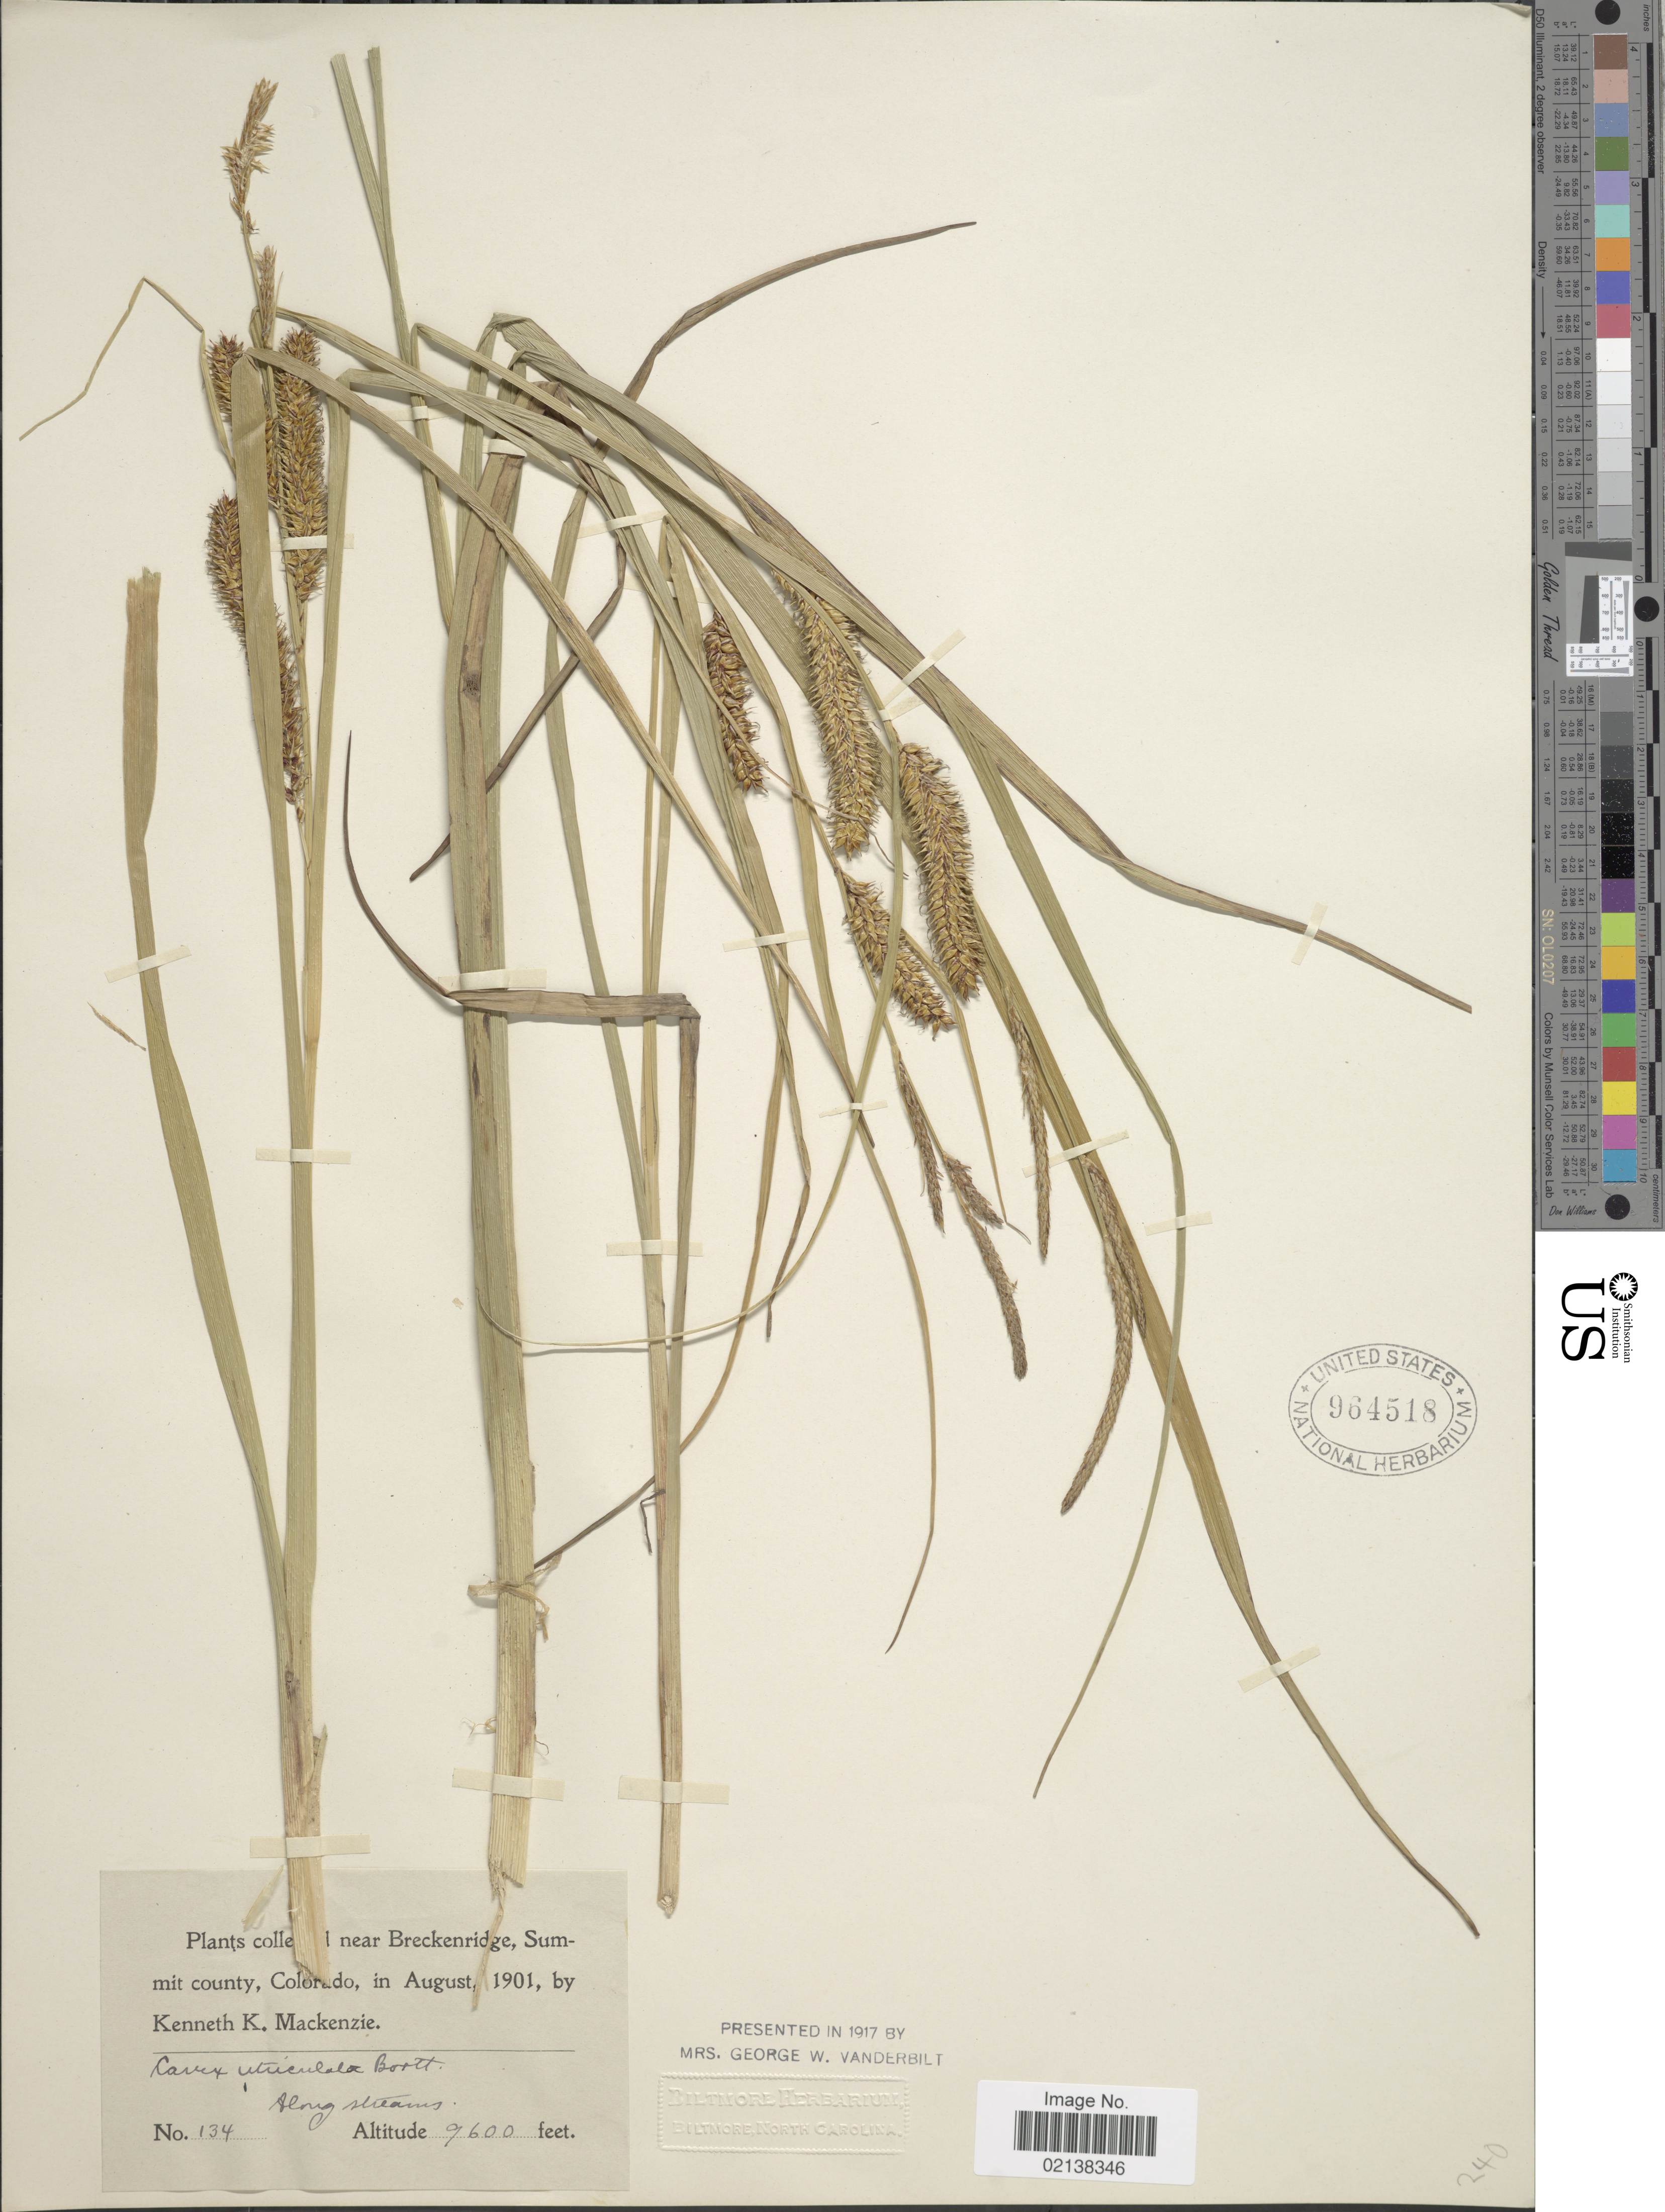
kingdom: Plantae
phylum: Tracheophyta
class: Liliopsida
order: Poales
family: Cyperaceae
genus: Carex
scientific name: Carex utriculata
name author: Boott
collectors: K. K. Mackenzie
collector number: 134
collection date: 1901-08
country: United States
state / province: Colorado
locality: Near Breckenridge, Summit county, along streams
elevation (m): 2926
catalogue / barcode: US 964518